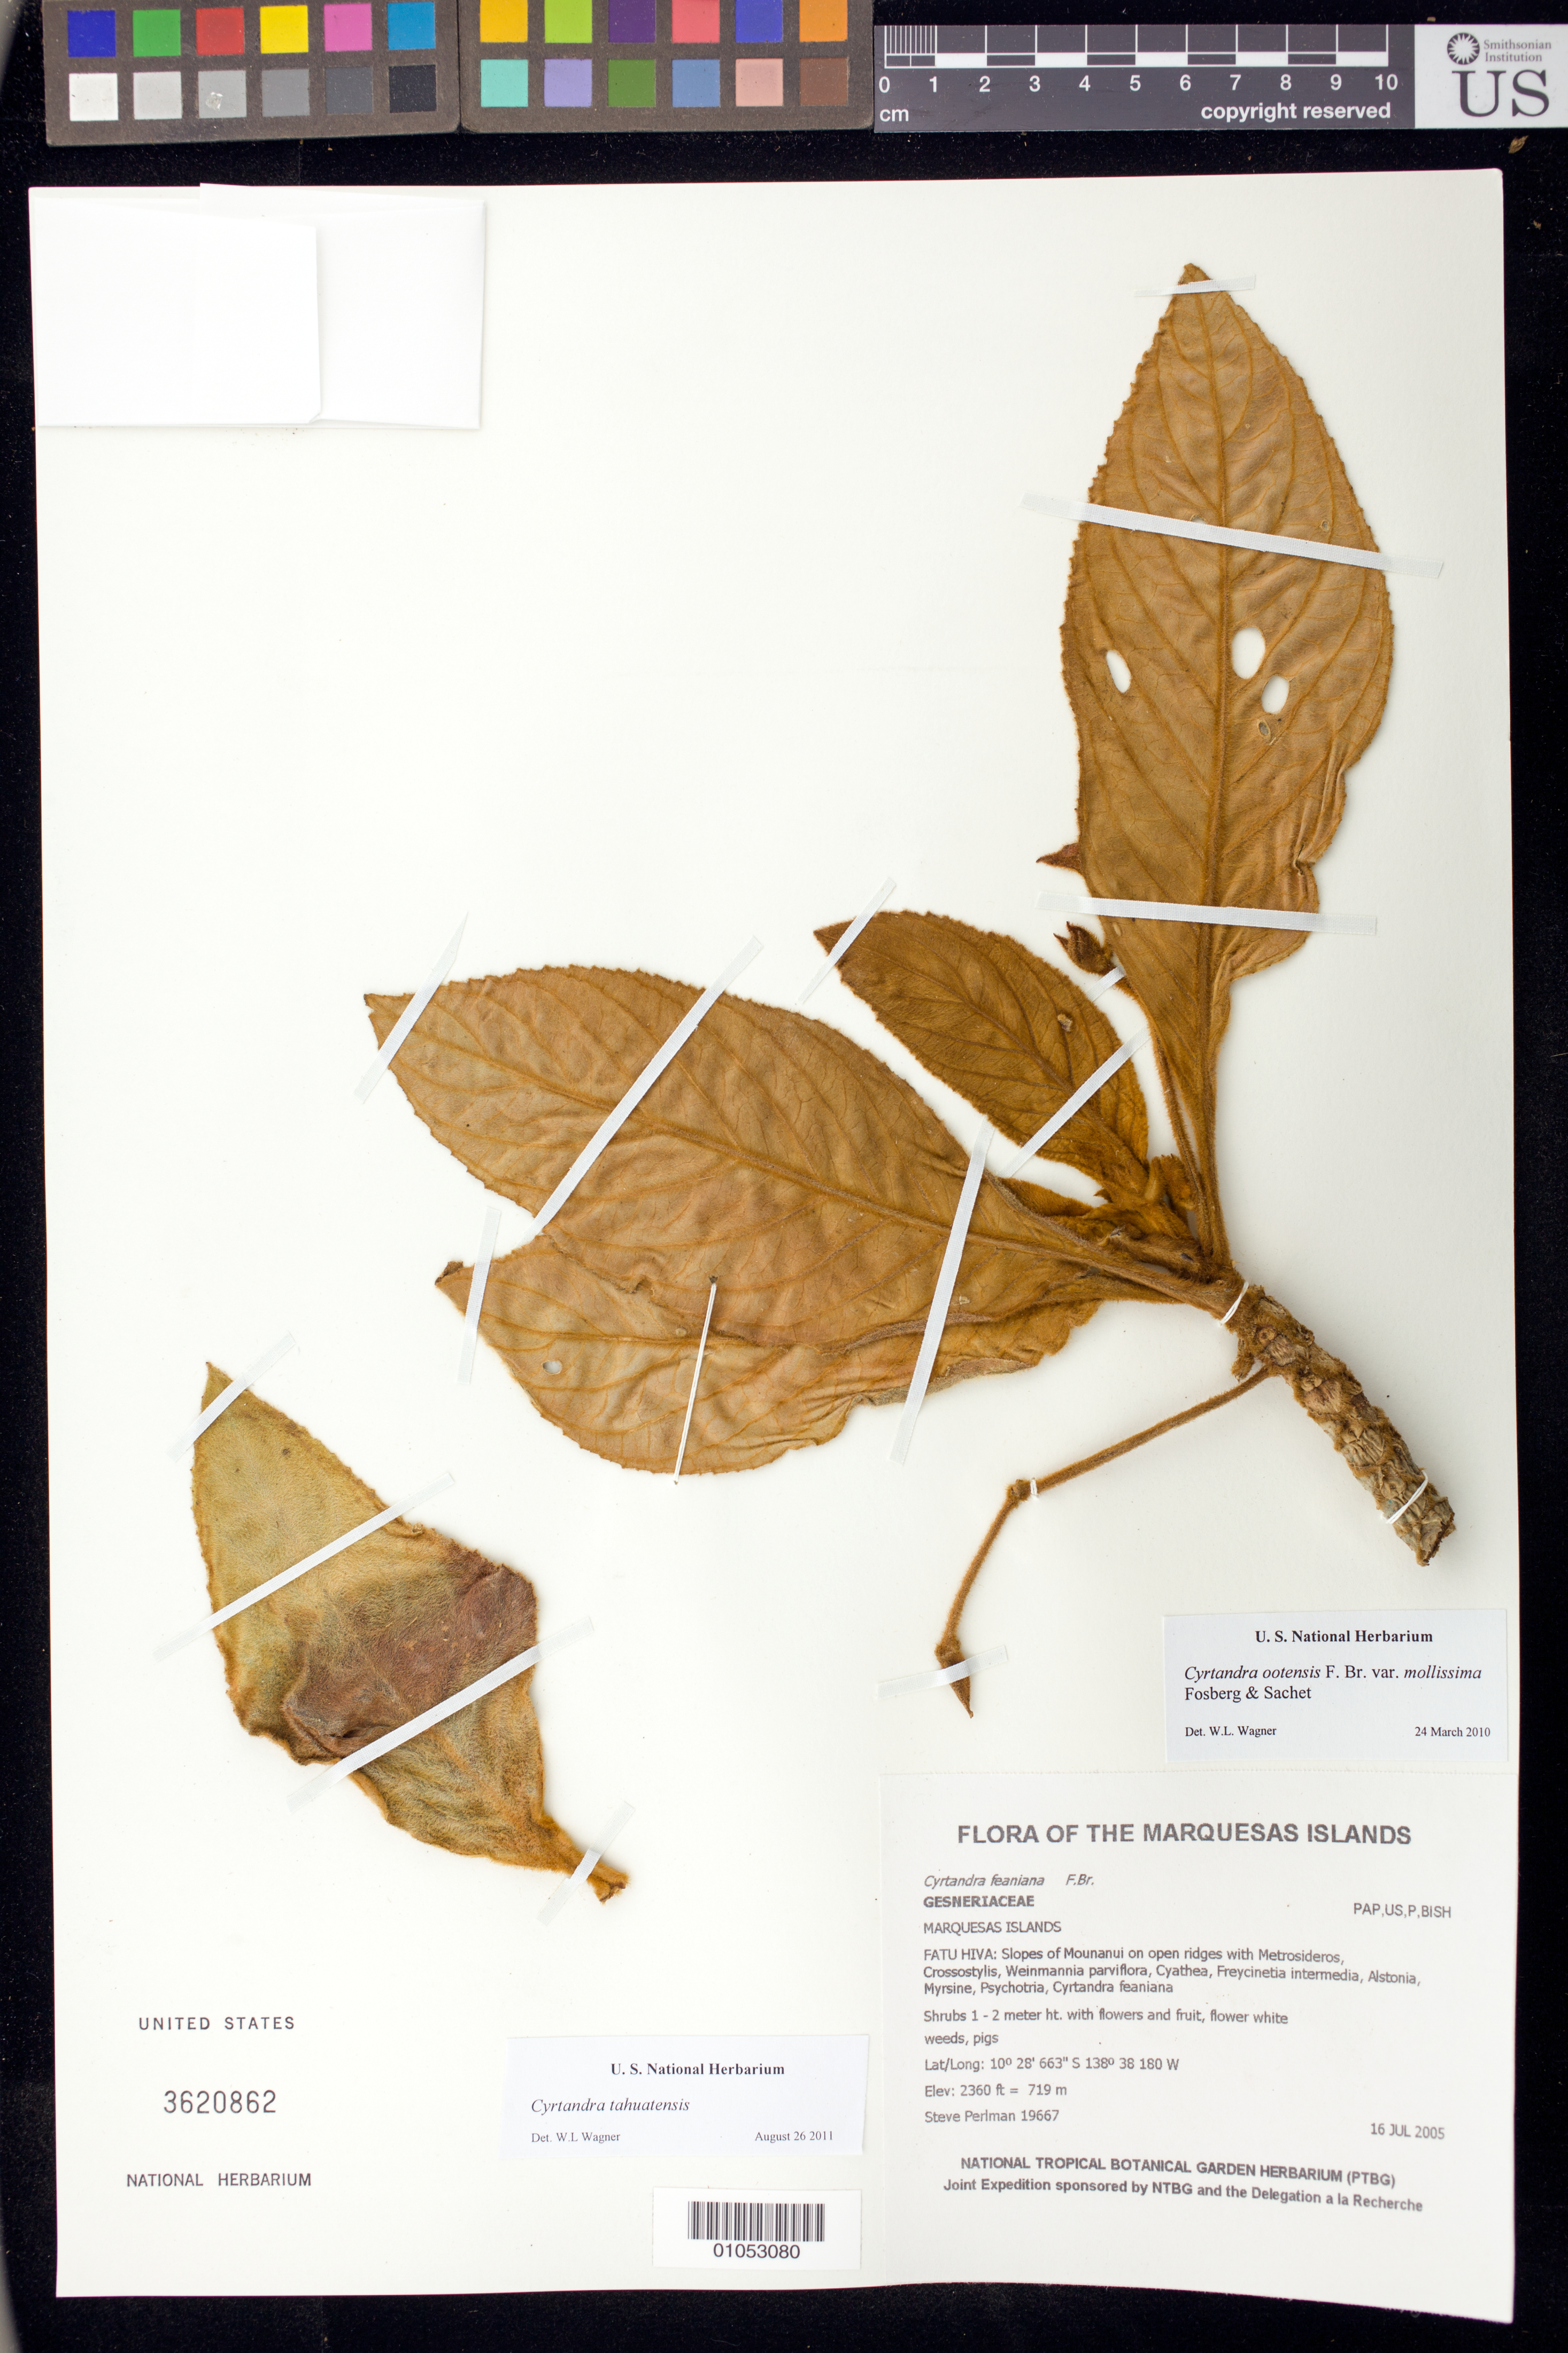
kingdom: Plantae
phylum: Tracheophyta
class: Magnoliopsida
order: Lamiales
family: Gesneriaceae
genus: Cyrtandra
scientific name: Cyrtandra tahuatensis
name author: Fosberg & Sachet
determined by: Wagner, W. L., (BOT), Smithsonian Institution - National Museum of Natural History (UNITED STATES)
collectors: S. P. Perlman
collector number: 19667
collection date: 2005-07-16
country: French Polynesia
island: Fatu Hiva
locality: Slopes of Mounanui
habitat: On open ridges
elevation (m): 719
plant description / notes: Weeds and pigs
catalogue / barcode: US 3620862